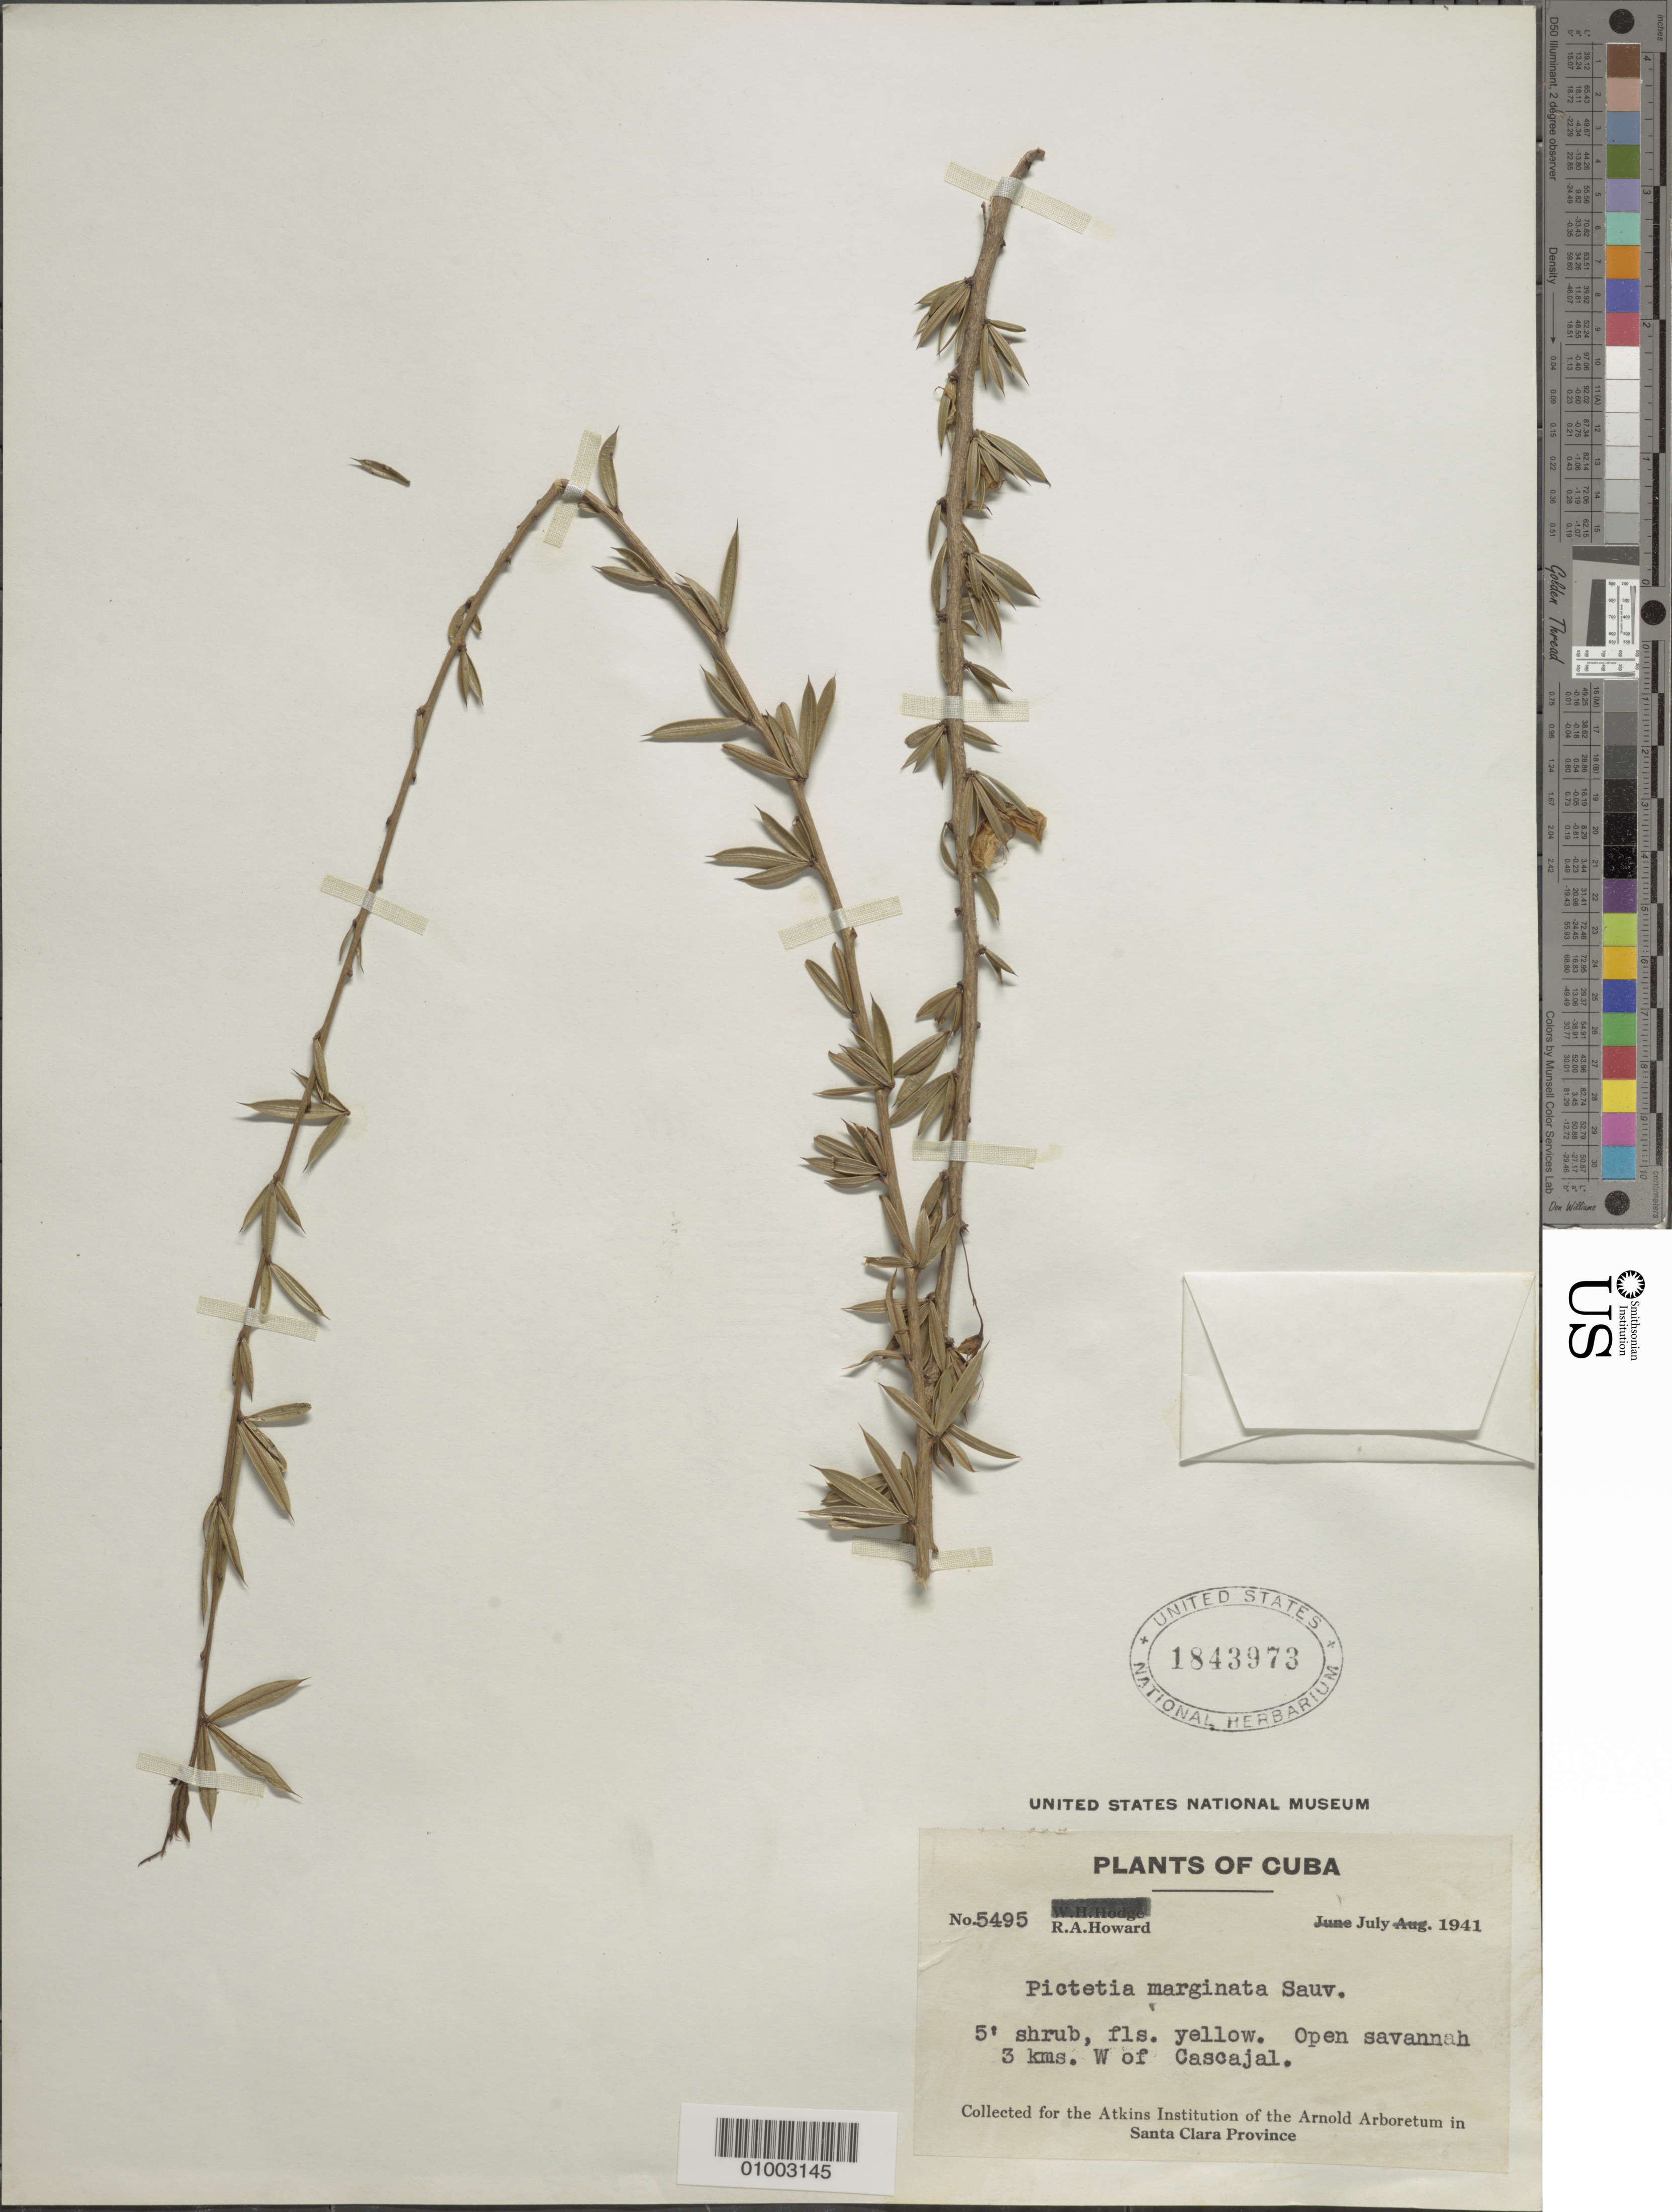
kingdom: Plantae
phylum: Tracheophyta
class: Magnoliopsida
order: Fabales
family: Fabaceae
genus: Pictetia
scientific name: Pictetia marginata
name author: C. Wright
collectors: R. A. Howard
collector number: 5495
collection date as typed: Jul 1941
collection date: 1941-07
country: Cuba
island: Cuba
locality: Open savannah 3 km west of Cascajal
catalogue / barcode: US 1843873